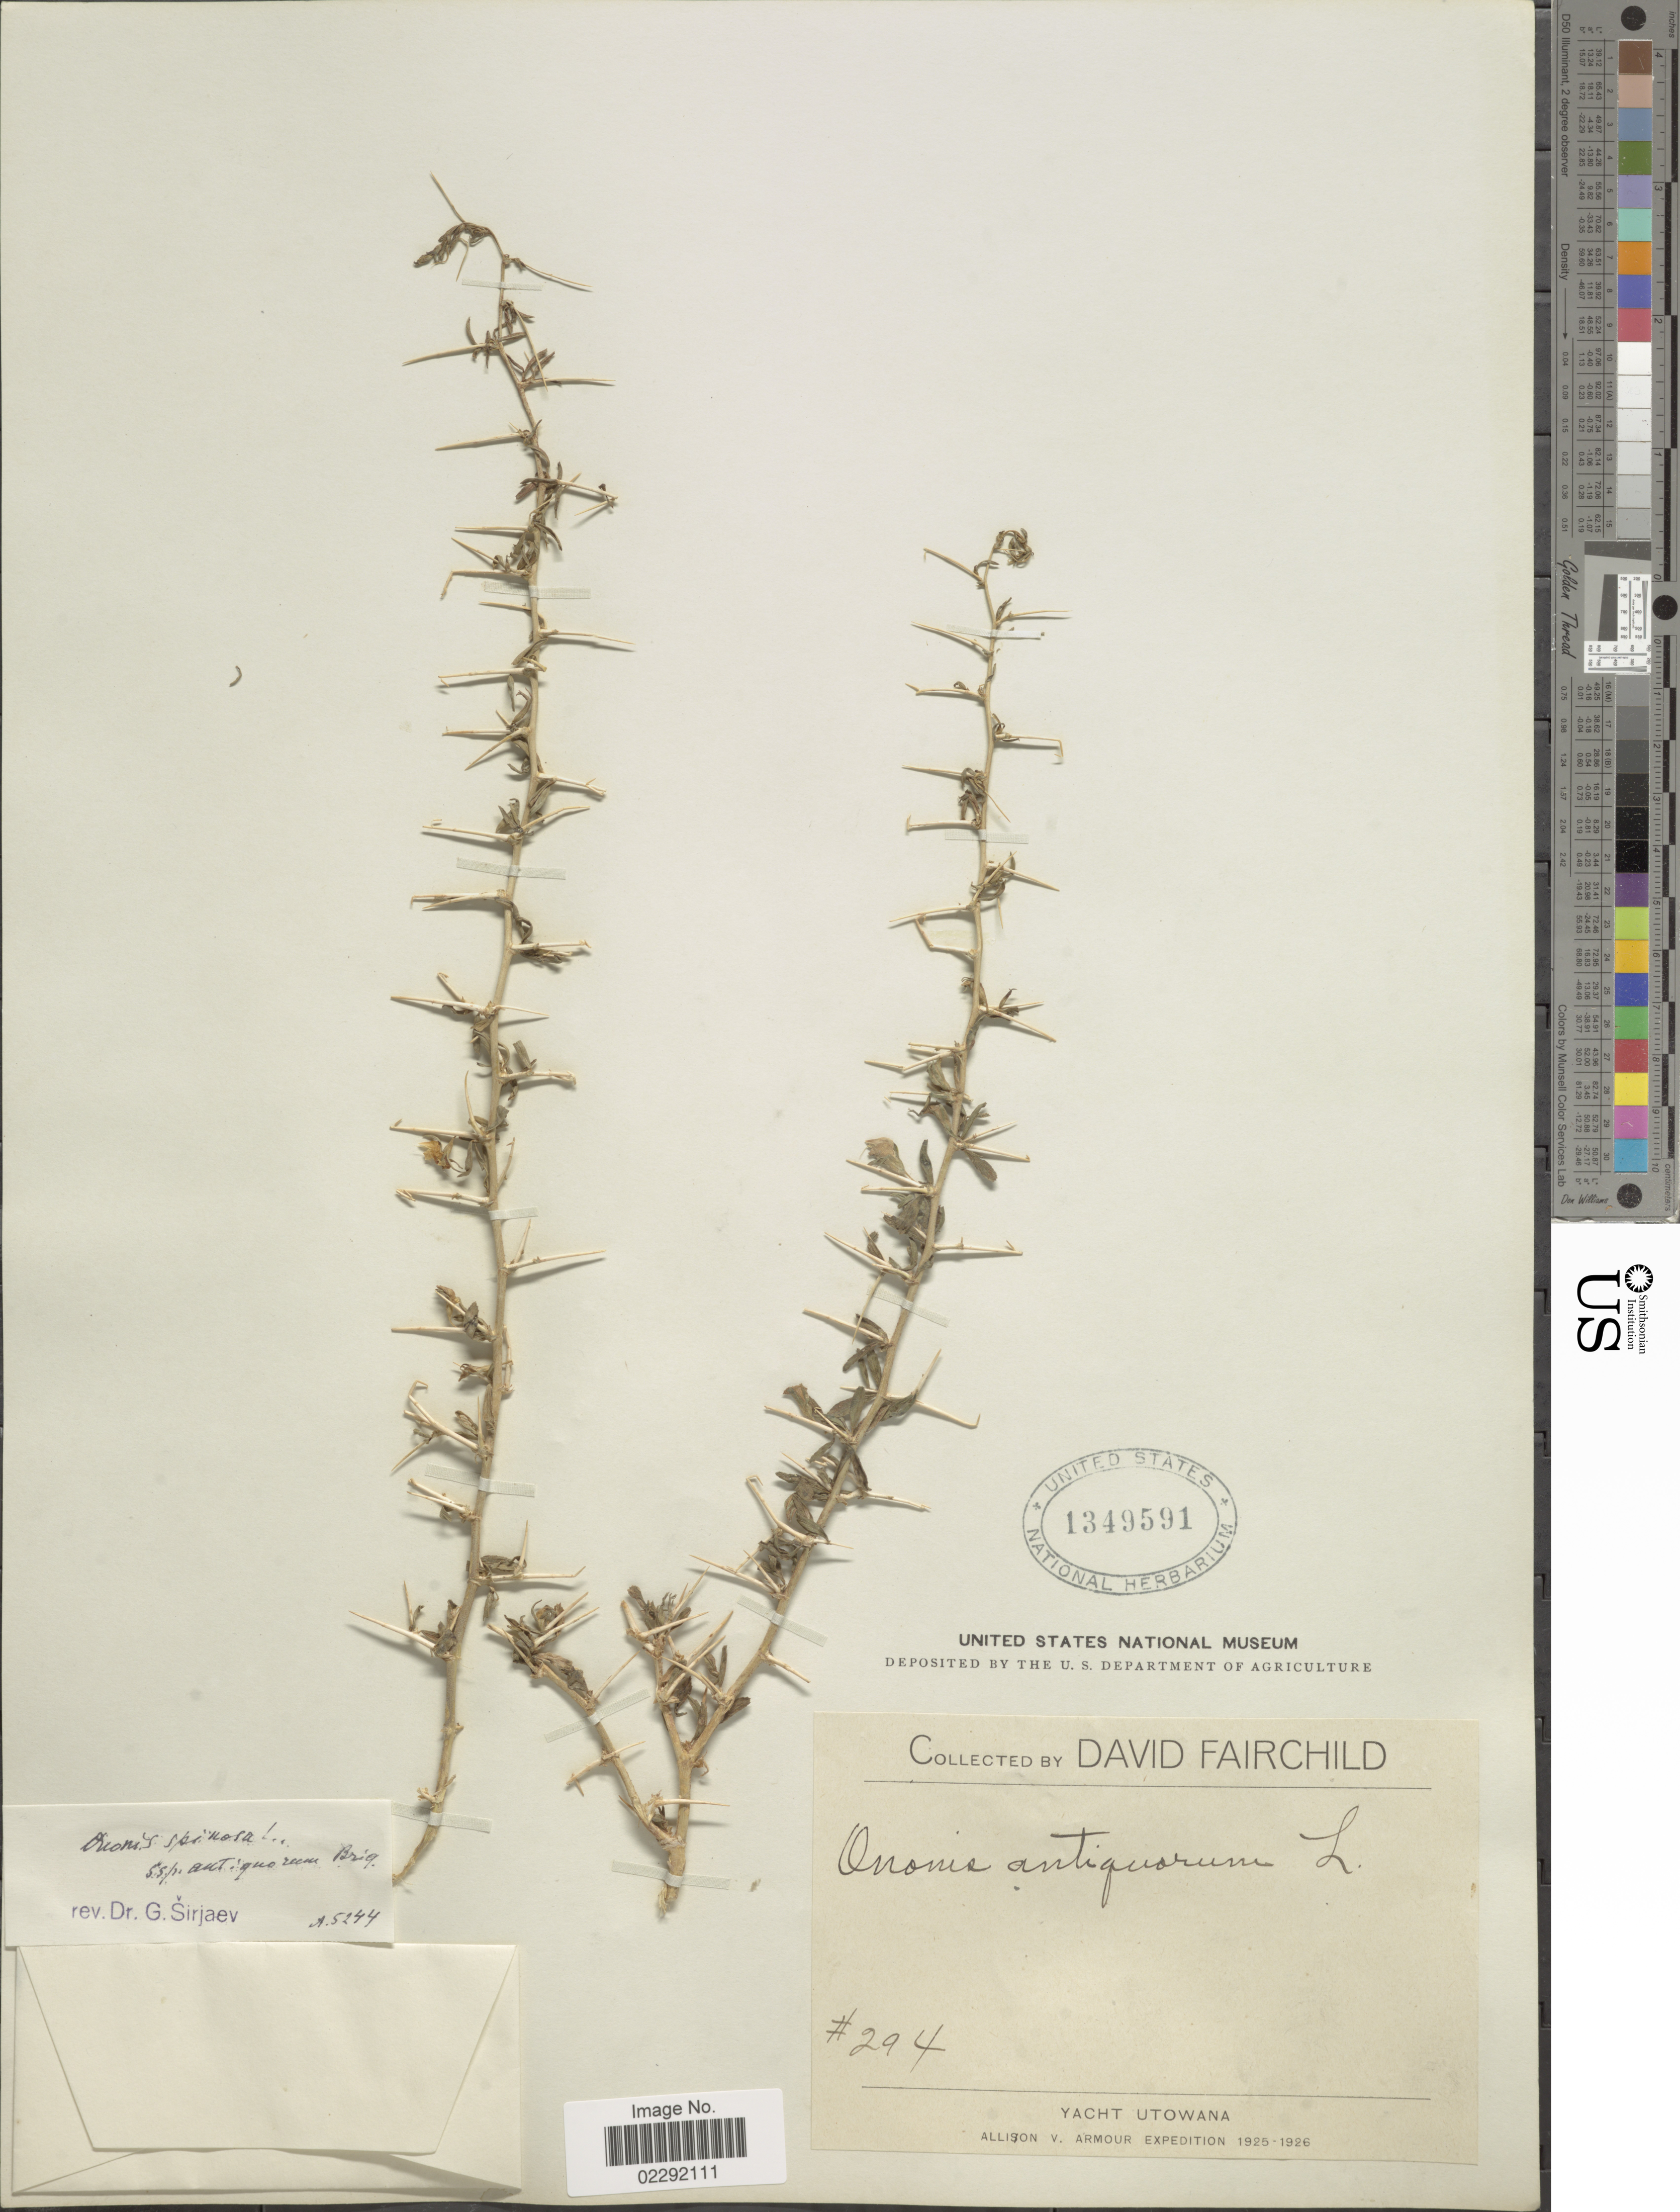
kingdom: Plantae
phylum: Tracheophyta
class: Magnoliopsida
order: Fabales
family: Fabaceae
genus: Ononis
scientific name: Ononis spinosa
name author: L.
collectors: D. Fairchild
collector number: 294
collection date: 1925/1926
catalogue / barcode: US 1349591